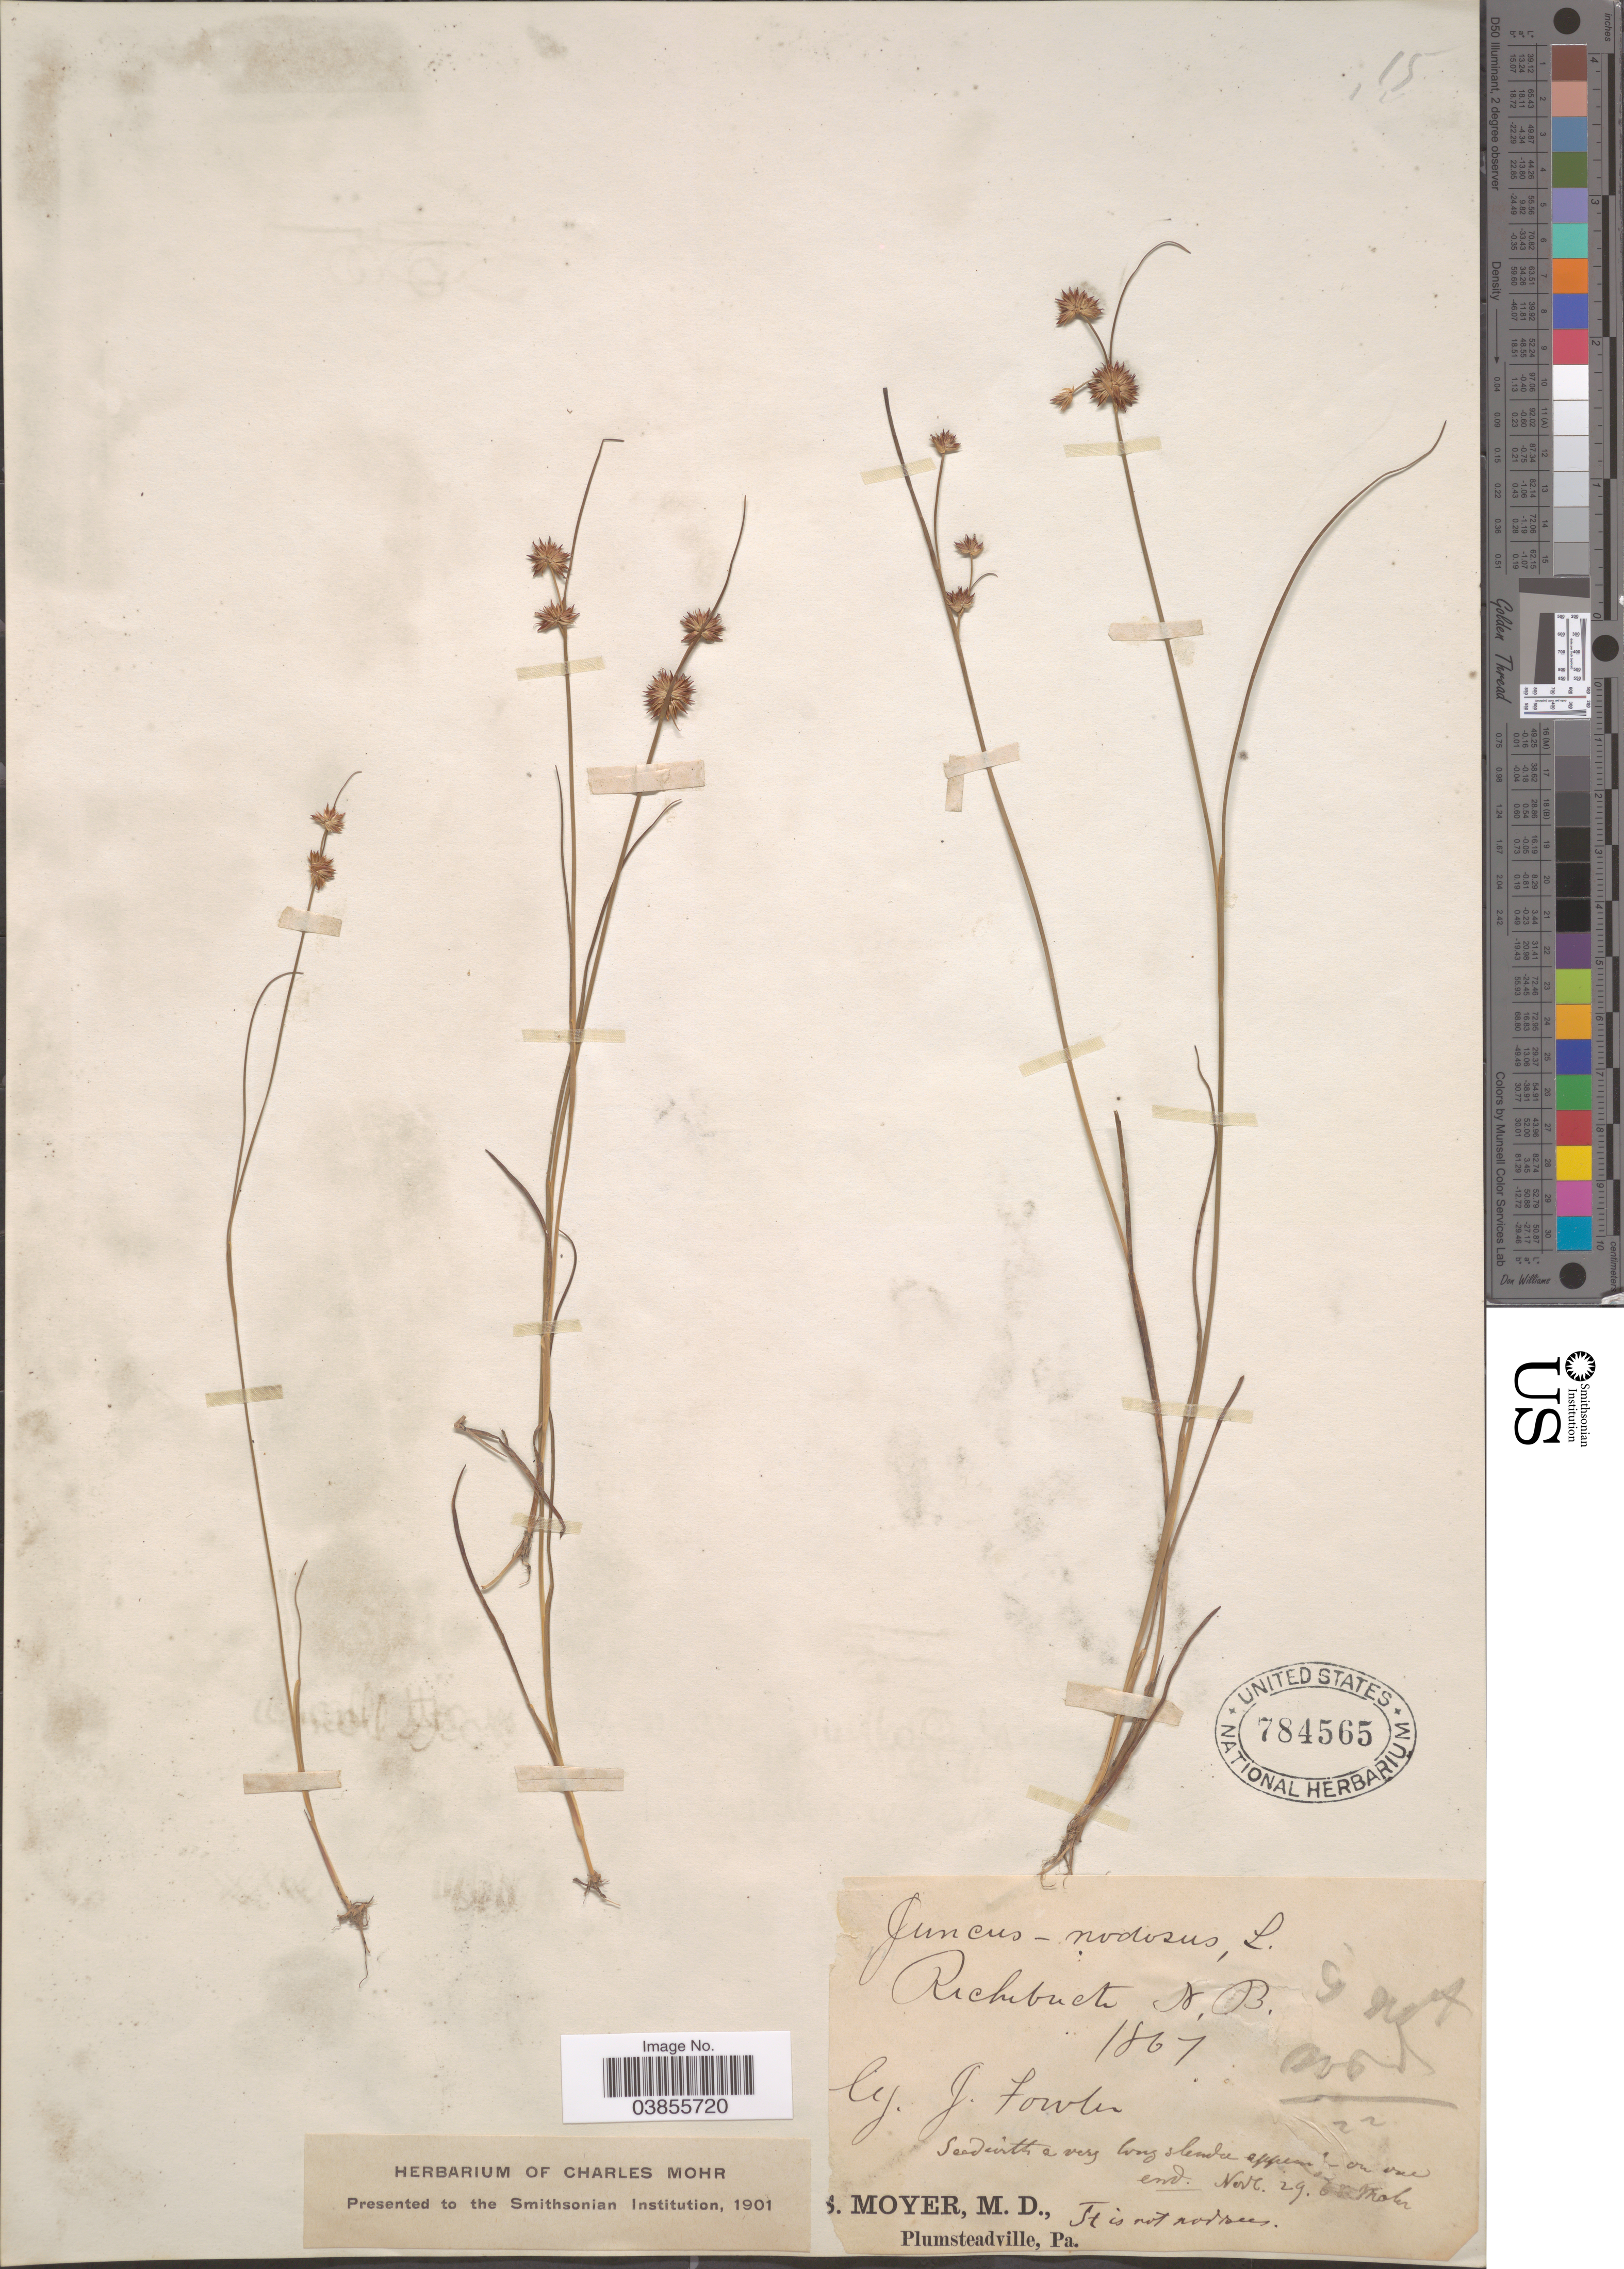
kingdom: Plantae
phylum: Tracheophyta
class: Liliopsida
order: Poales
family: Juncaceae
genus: Juncus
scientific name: Juncus nodosus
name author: L.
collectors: J. Fowler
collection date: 1867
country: Canada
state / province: New Brunswick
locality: Richibucto.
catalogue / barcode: US 784565